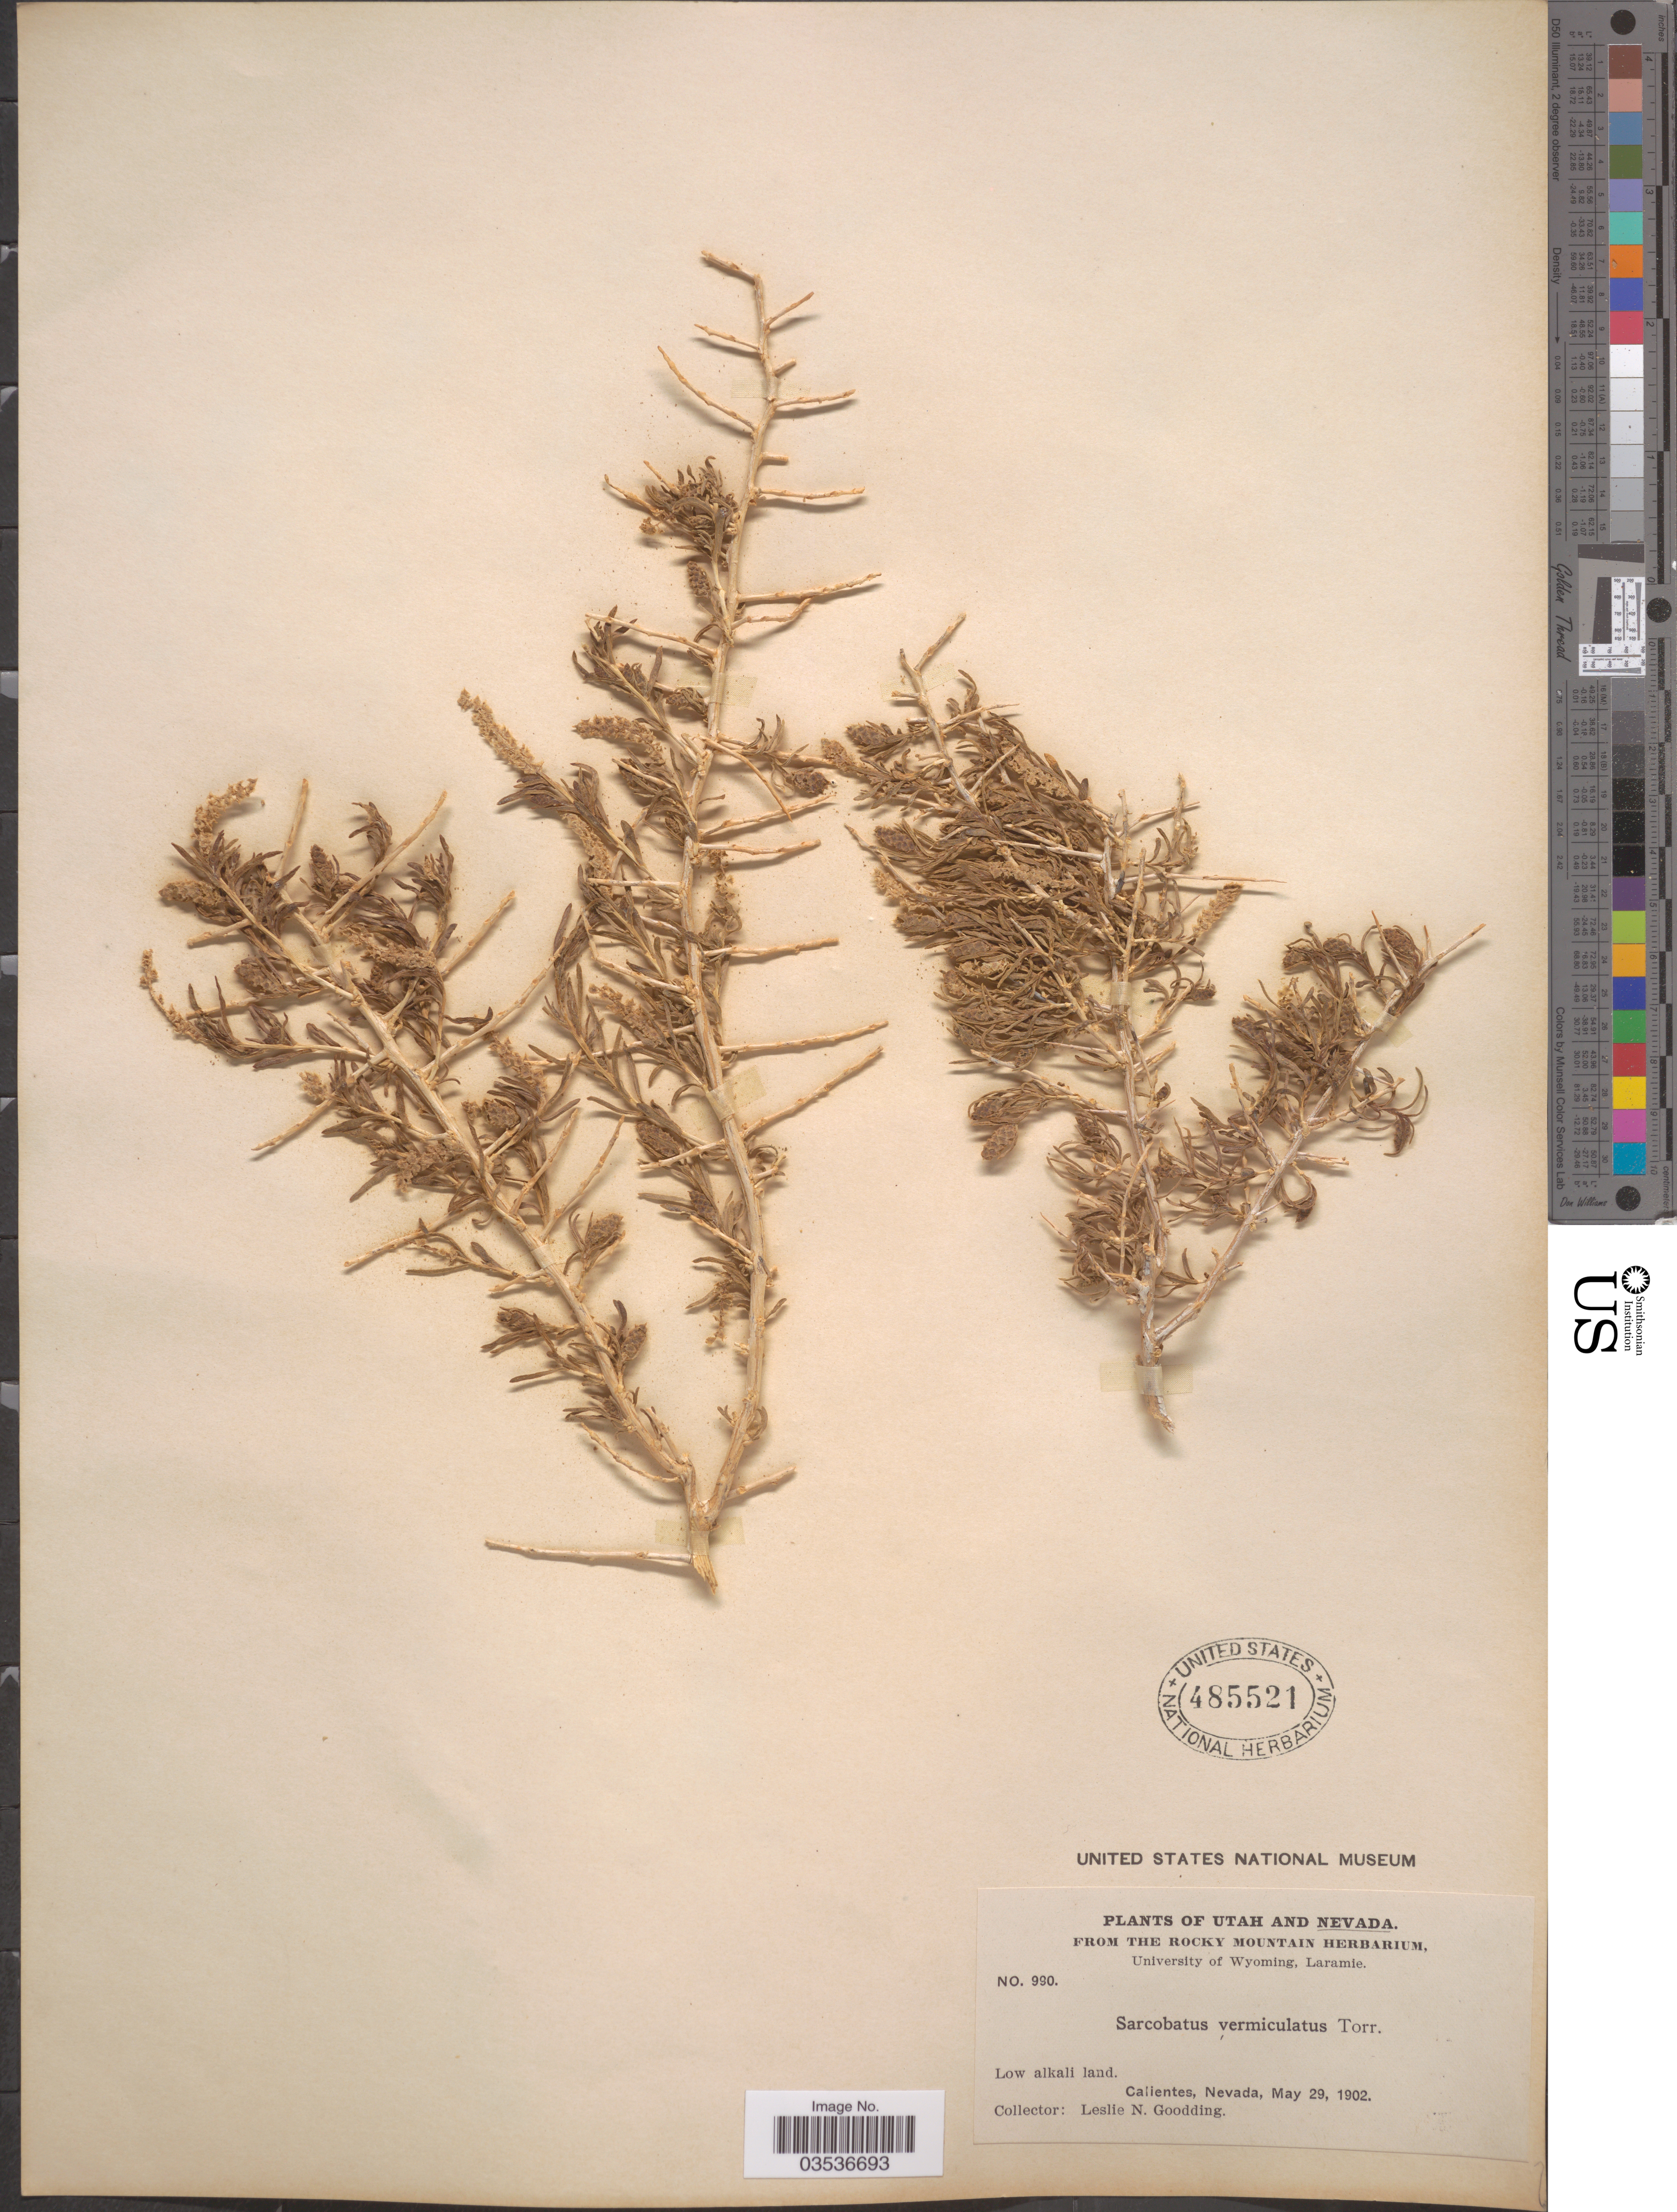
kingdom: Plantae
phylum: Tracheophyta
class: Magnoliopsida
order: Caryophyllales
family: Sarcobataceae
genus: Sarcobatus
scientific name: Sarcobatus vermiculatus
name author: (Hook.) Torr.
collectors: L. N. Goodding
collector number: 990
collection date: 1902-05-29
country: United States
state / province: Nevada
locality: Low alkali land. Calientes.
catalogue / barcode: US 485521